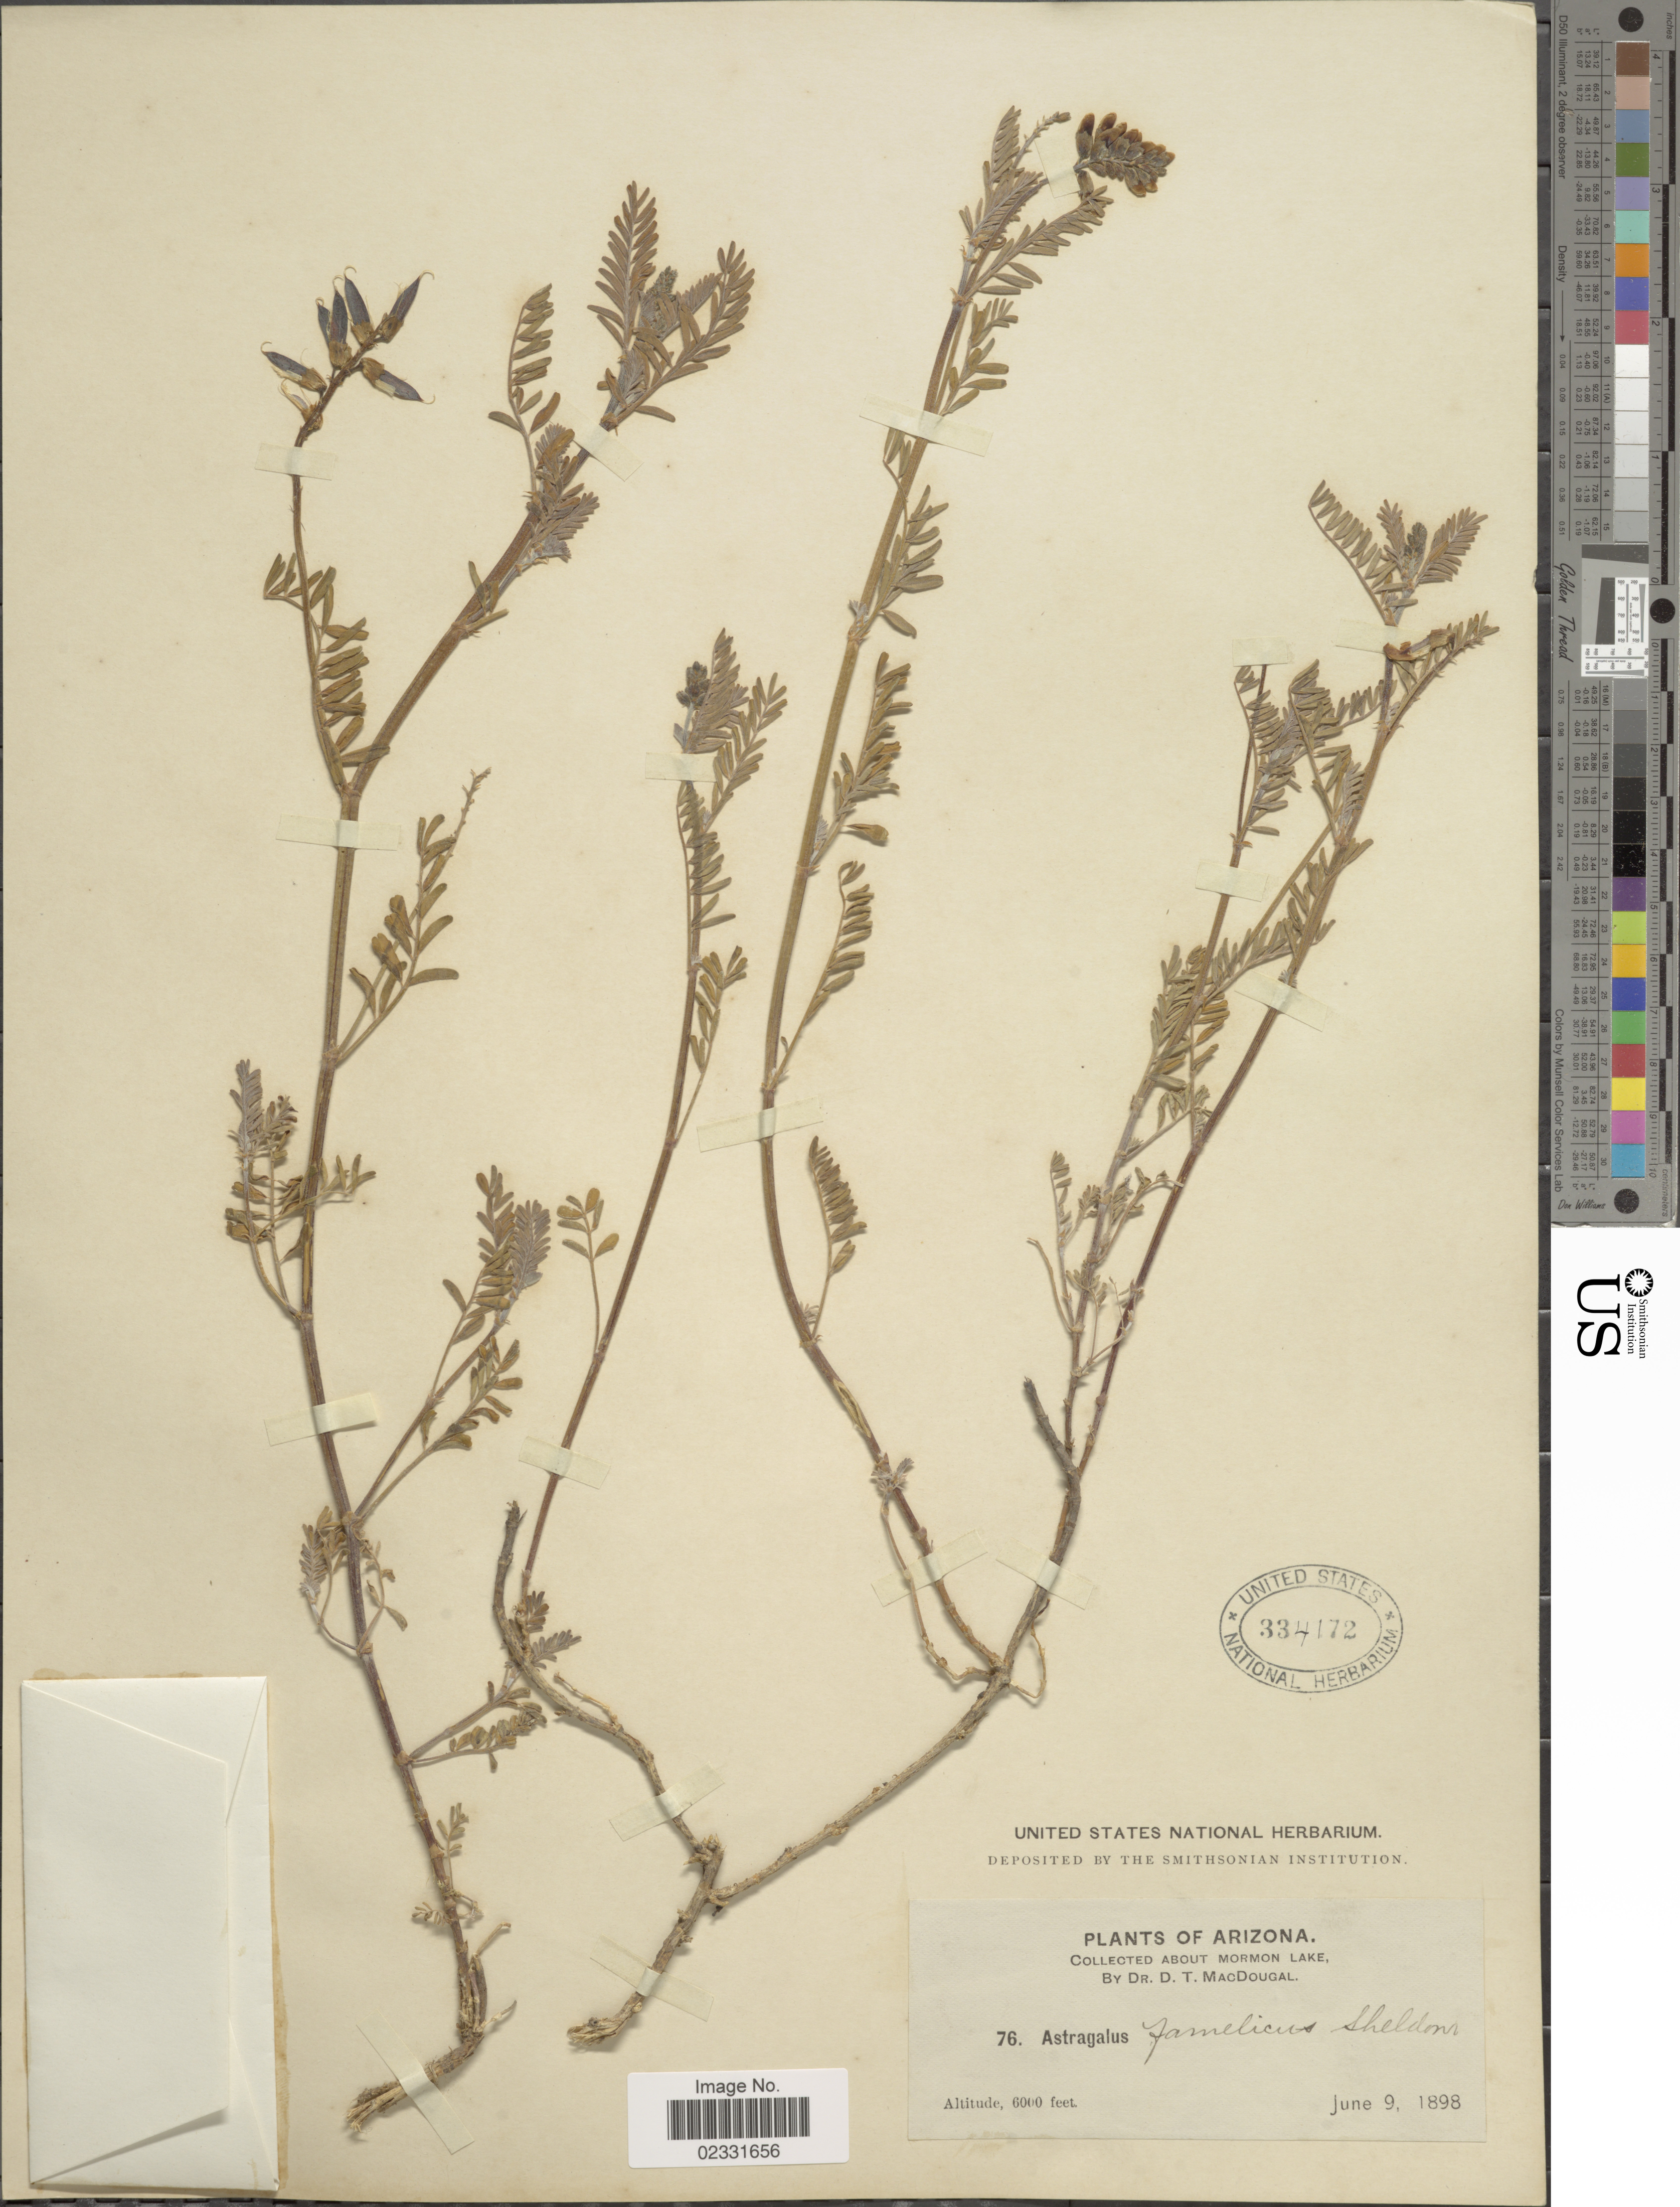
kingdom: Plantae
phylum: Tracheophyta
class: Magnoliopsida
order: Fabales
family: Fabaceae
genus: Astragalus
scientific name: Astragalus hallii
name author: A. Gray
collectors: D. T. MacDougal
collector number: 76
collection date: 1898-06-09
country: United States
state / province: Arizona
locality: About Mormon Lake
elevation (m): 1829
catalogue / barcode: US 334172